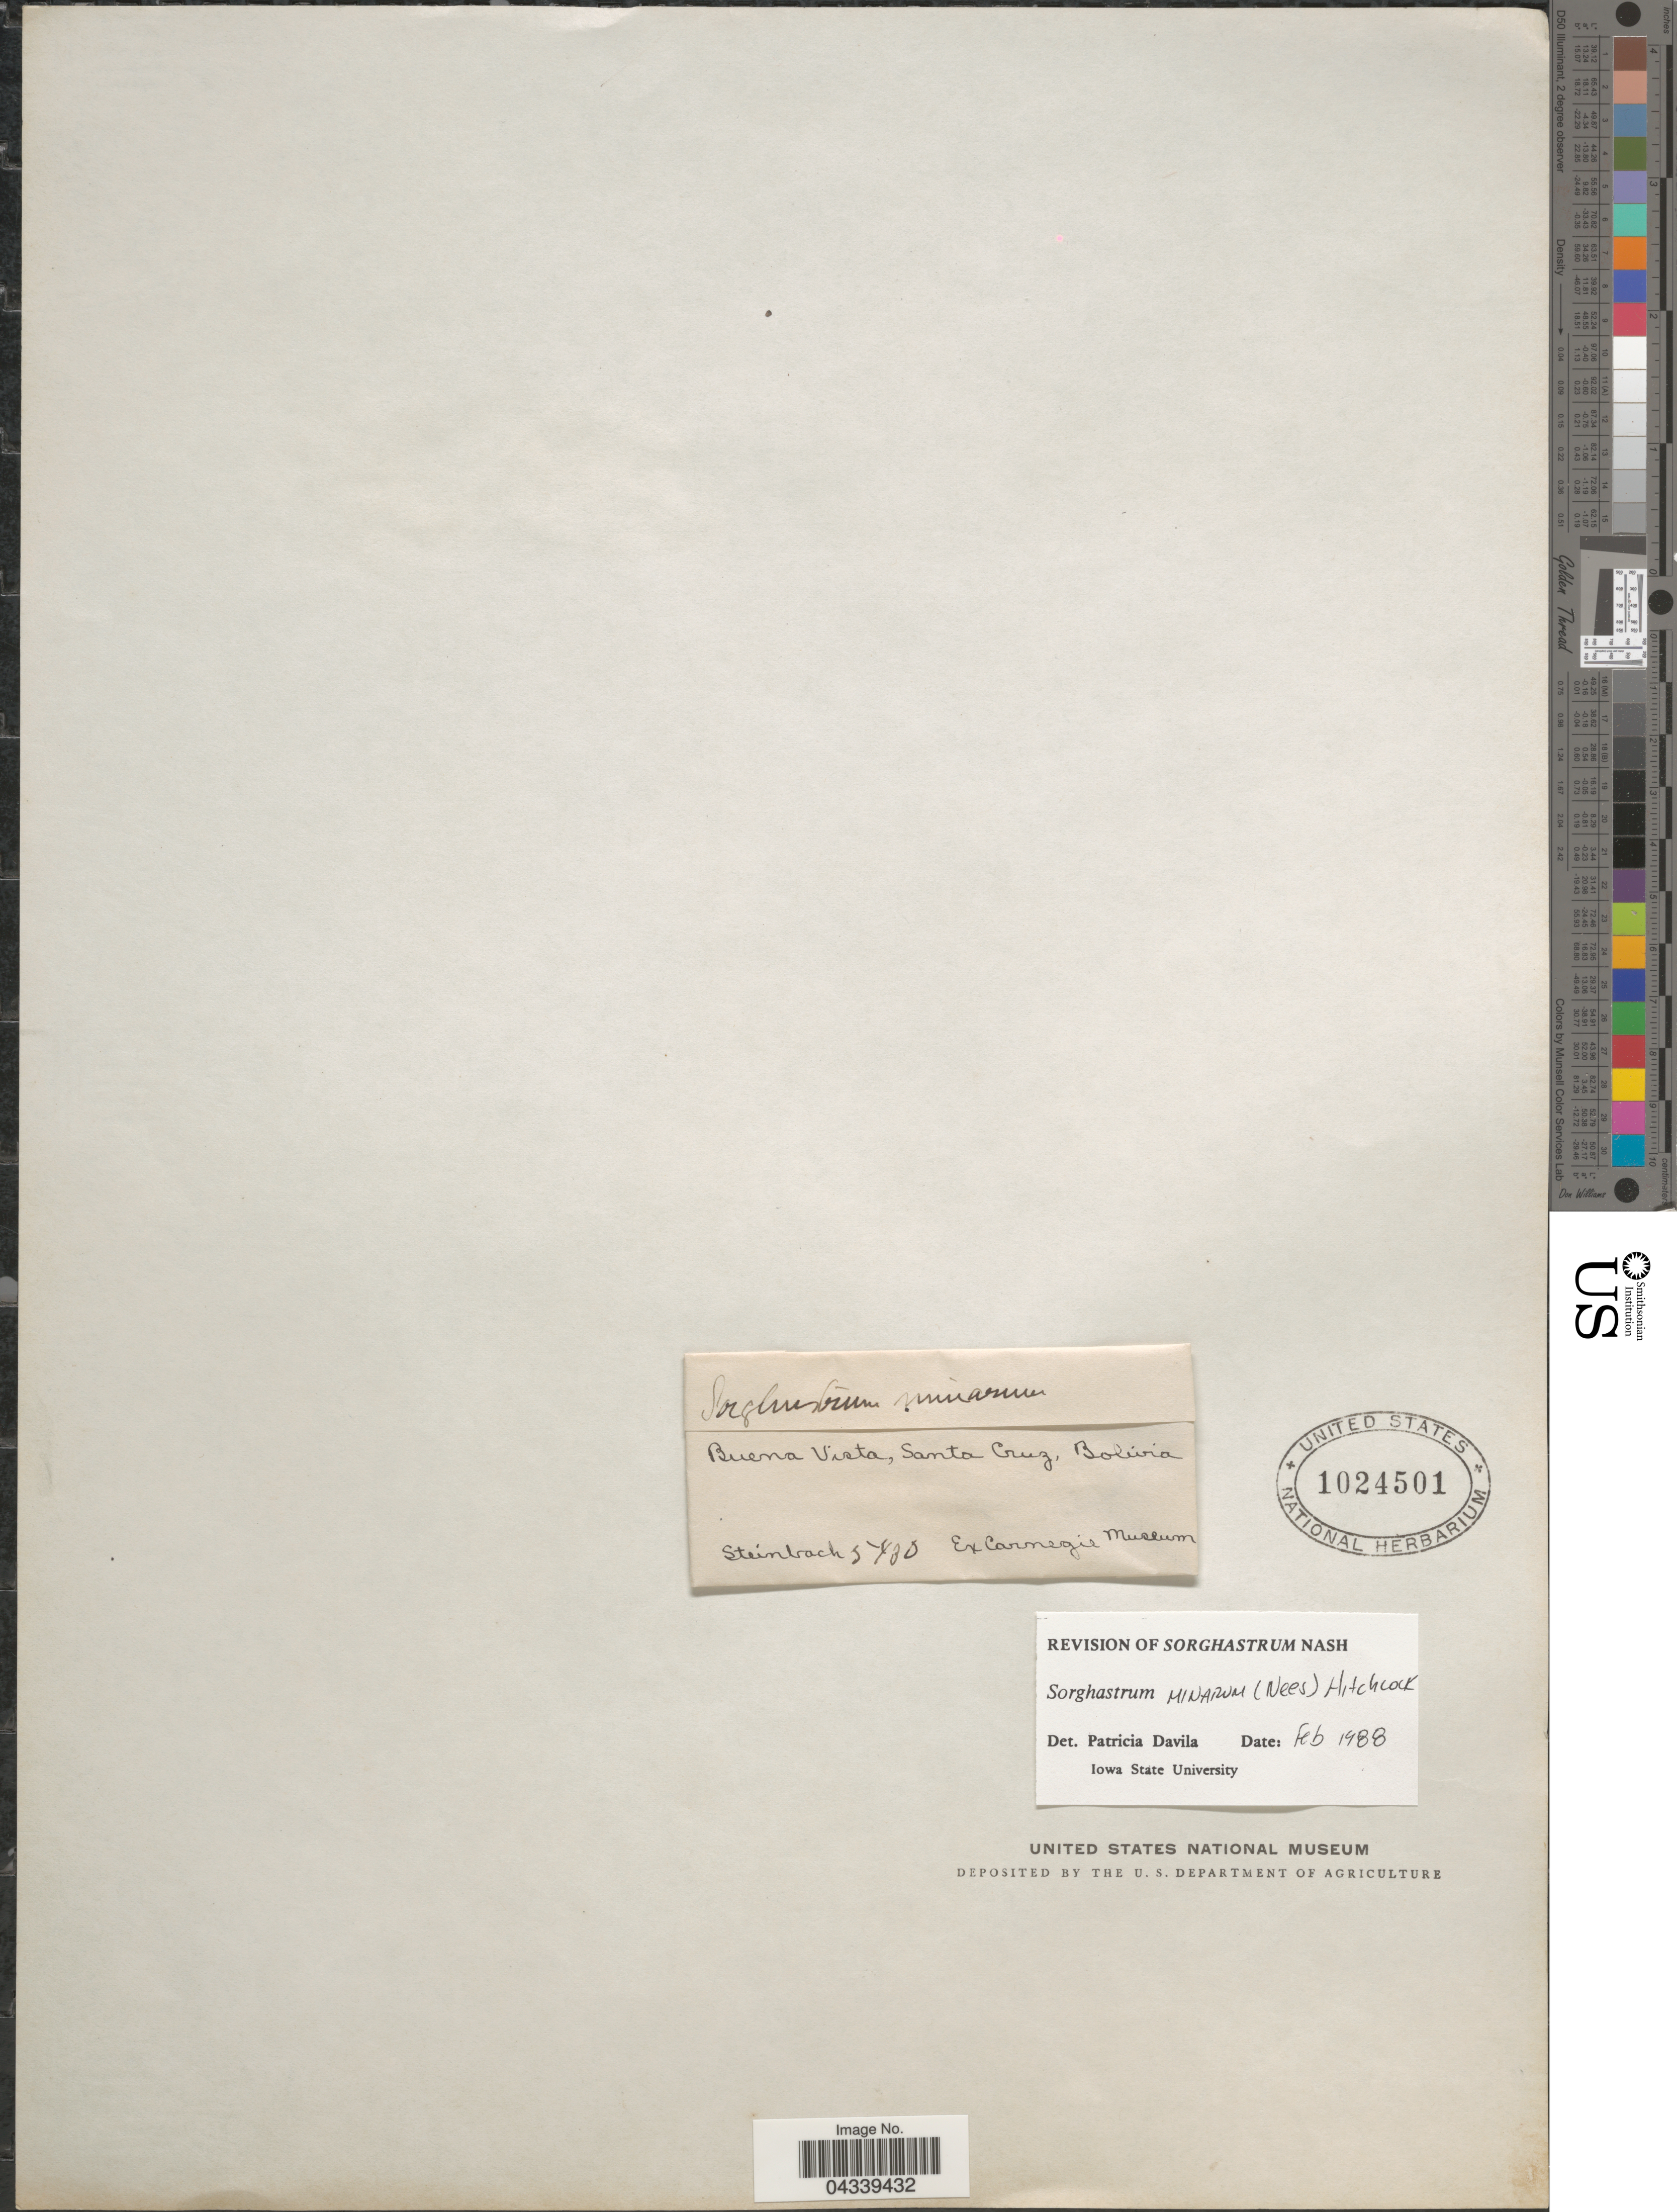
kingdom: Plantae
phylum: Tracheophyta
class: Liliopsida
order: Poales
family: Poaceae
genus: Sorghastrum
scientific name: Sorghastrum minarum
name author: (Nees) Hitchc.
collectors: Steinbach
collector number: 5430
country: Bolivia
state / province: Santa Cruz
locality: Buena Vista.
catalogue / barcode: US 1024501